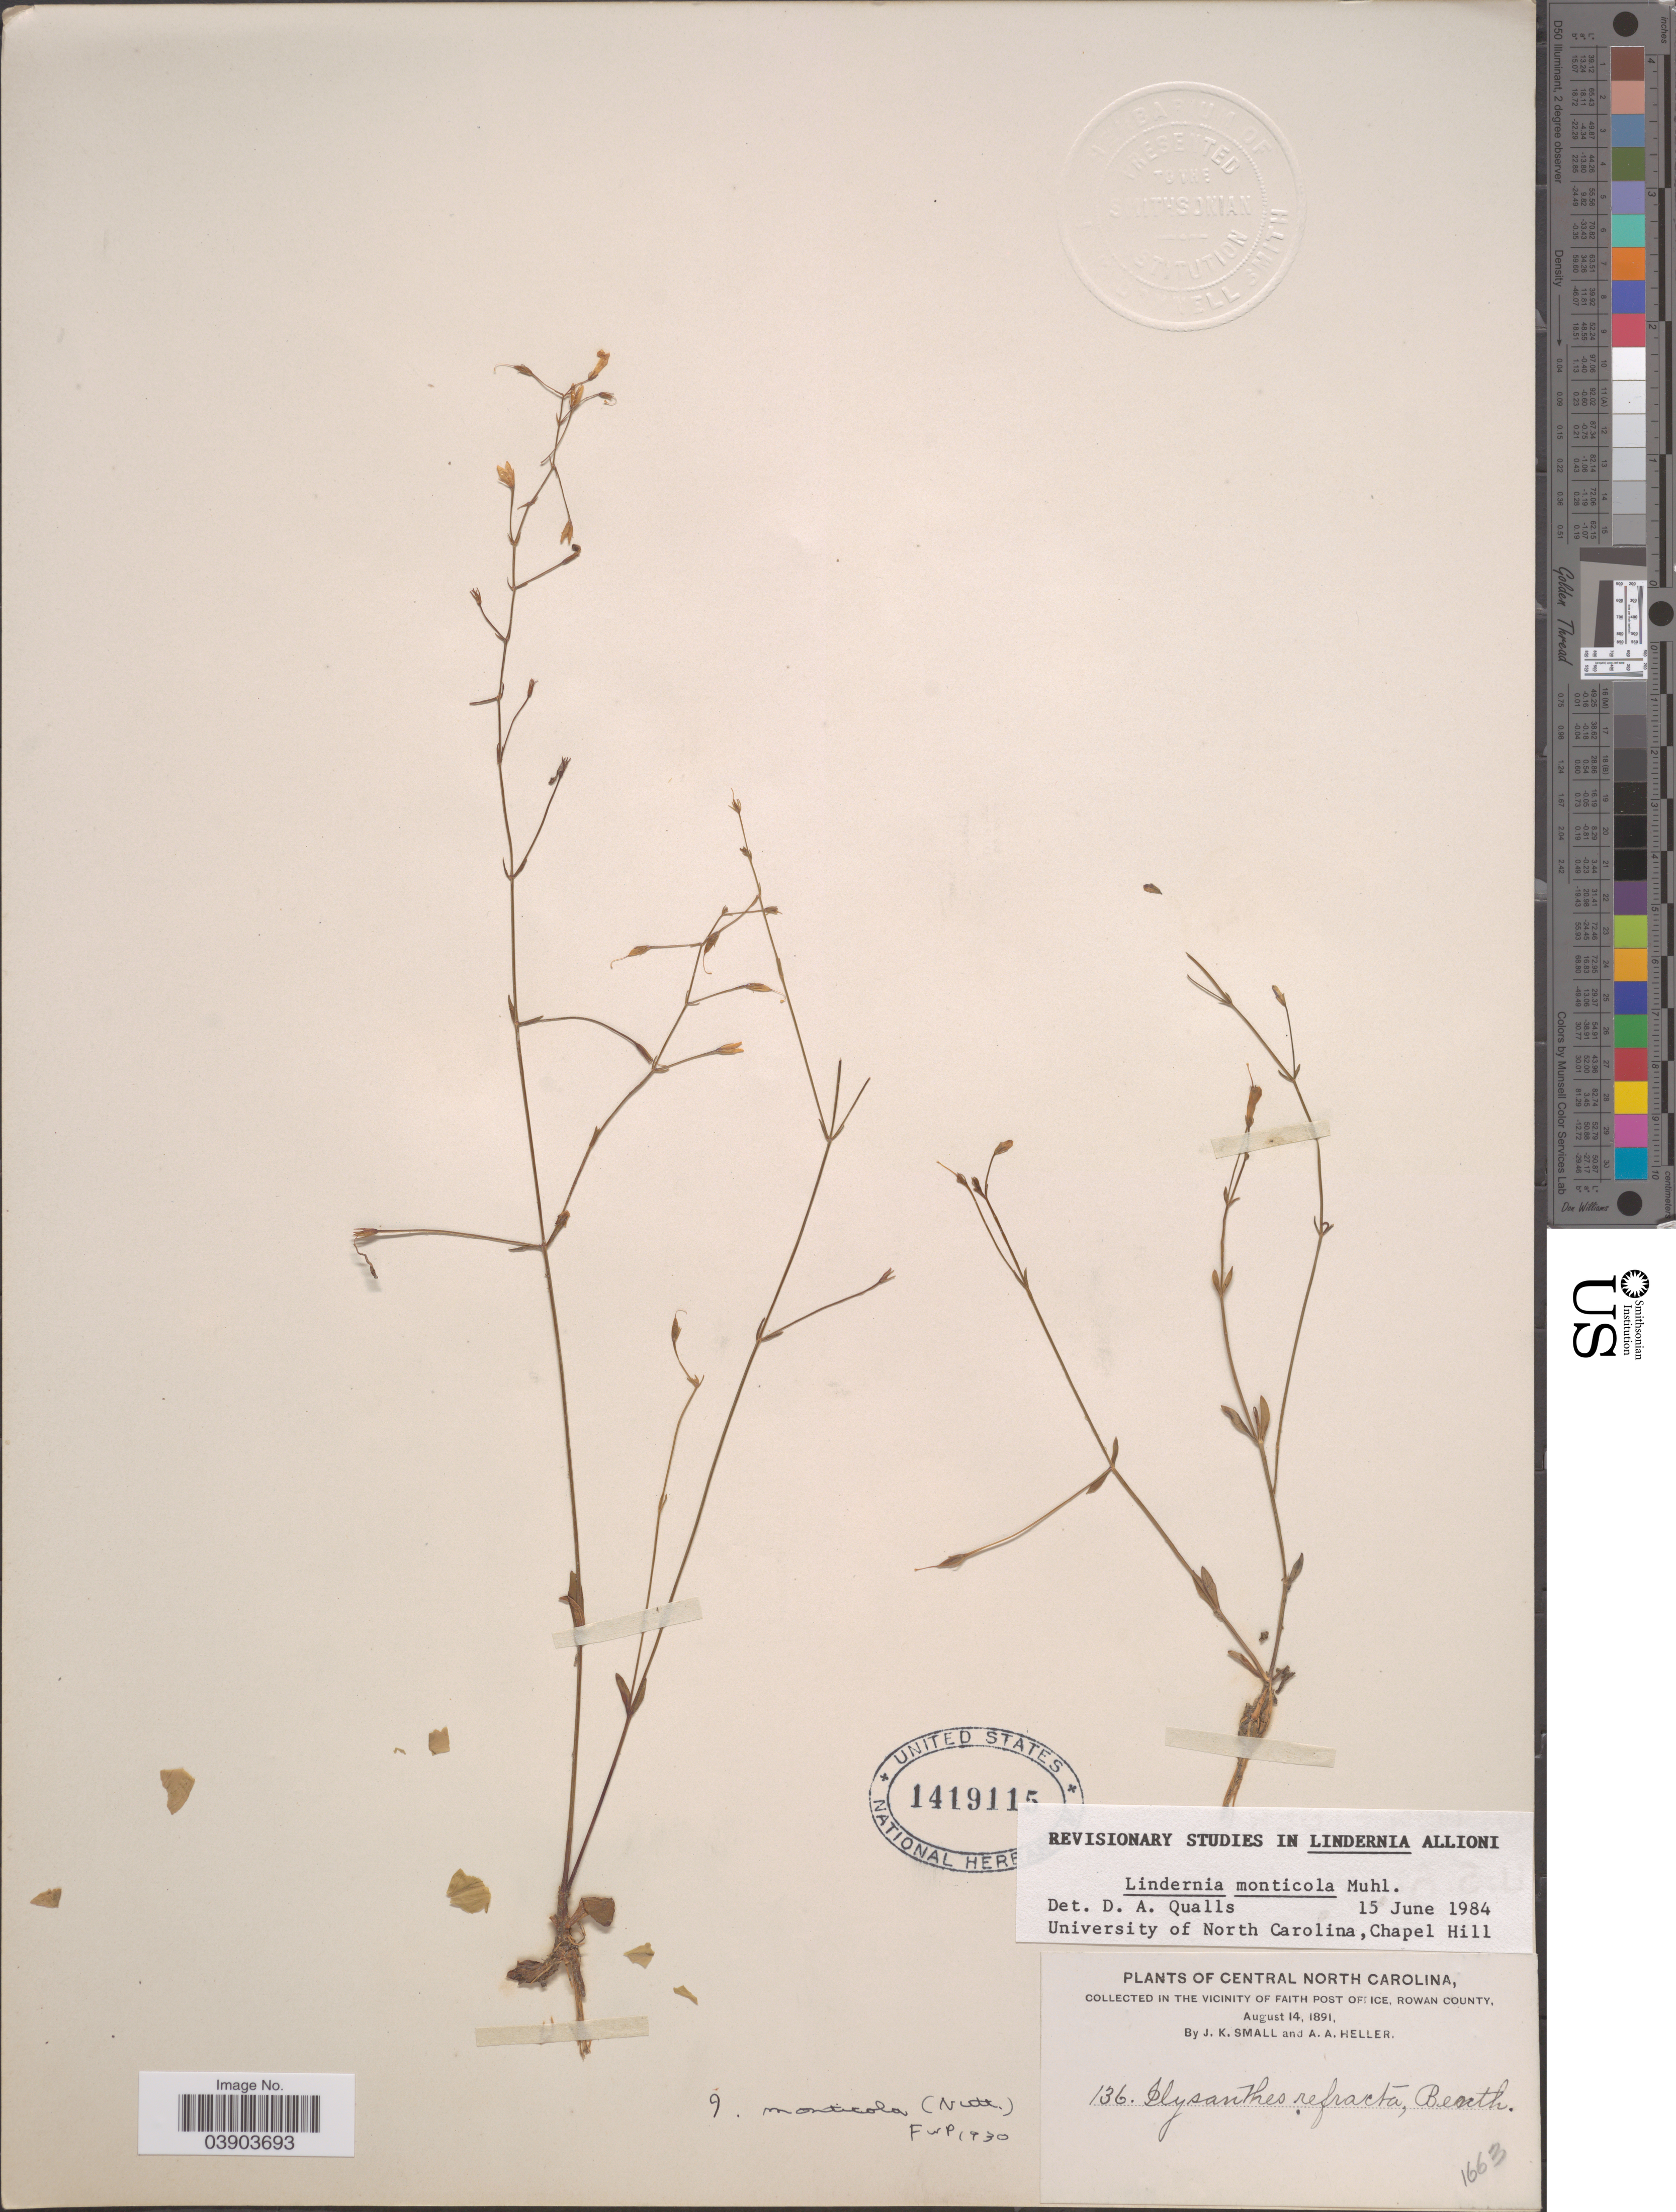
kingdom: Plantae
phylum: Tracheophyta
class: Magnoliopsida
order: Lamiales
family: Linderniaceae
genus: Lindernia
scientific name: Lindernia monticola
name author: Nutt.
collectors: J. K. Small & A. A. Heller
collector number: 136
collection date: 1891-08-14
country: United States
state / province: North Carolina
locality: Central North Carolina. Vicinity of Faith Post Office, Rowan County.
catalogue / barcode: US 1419115